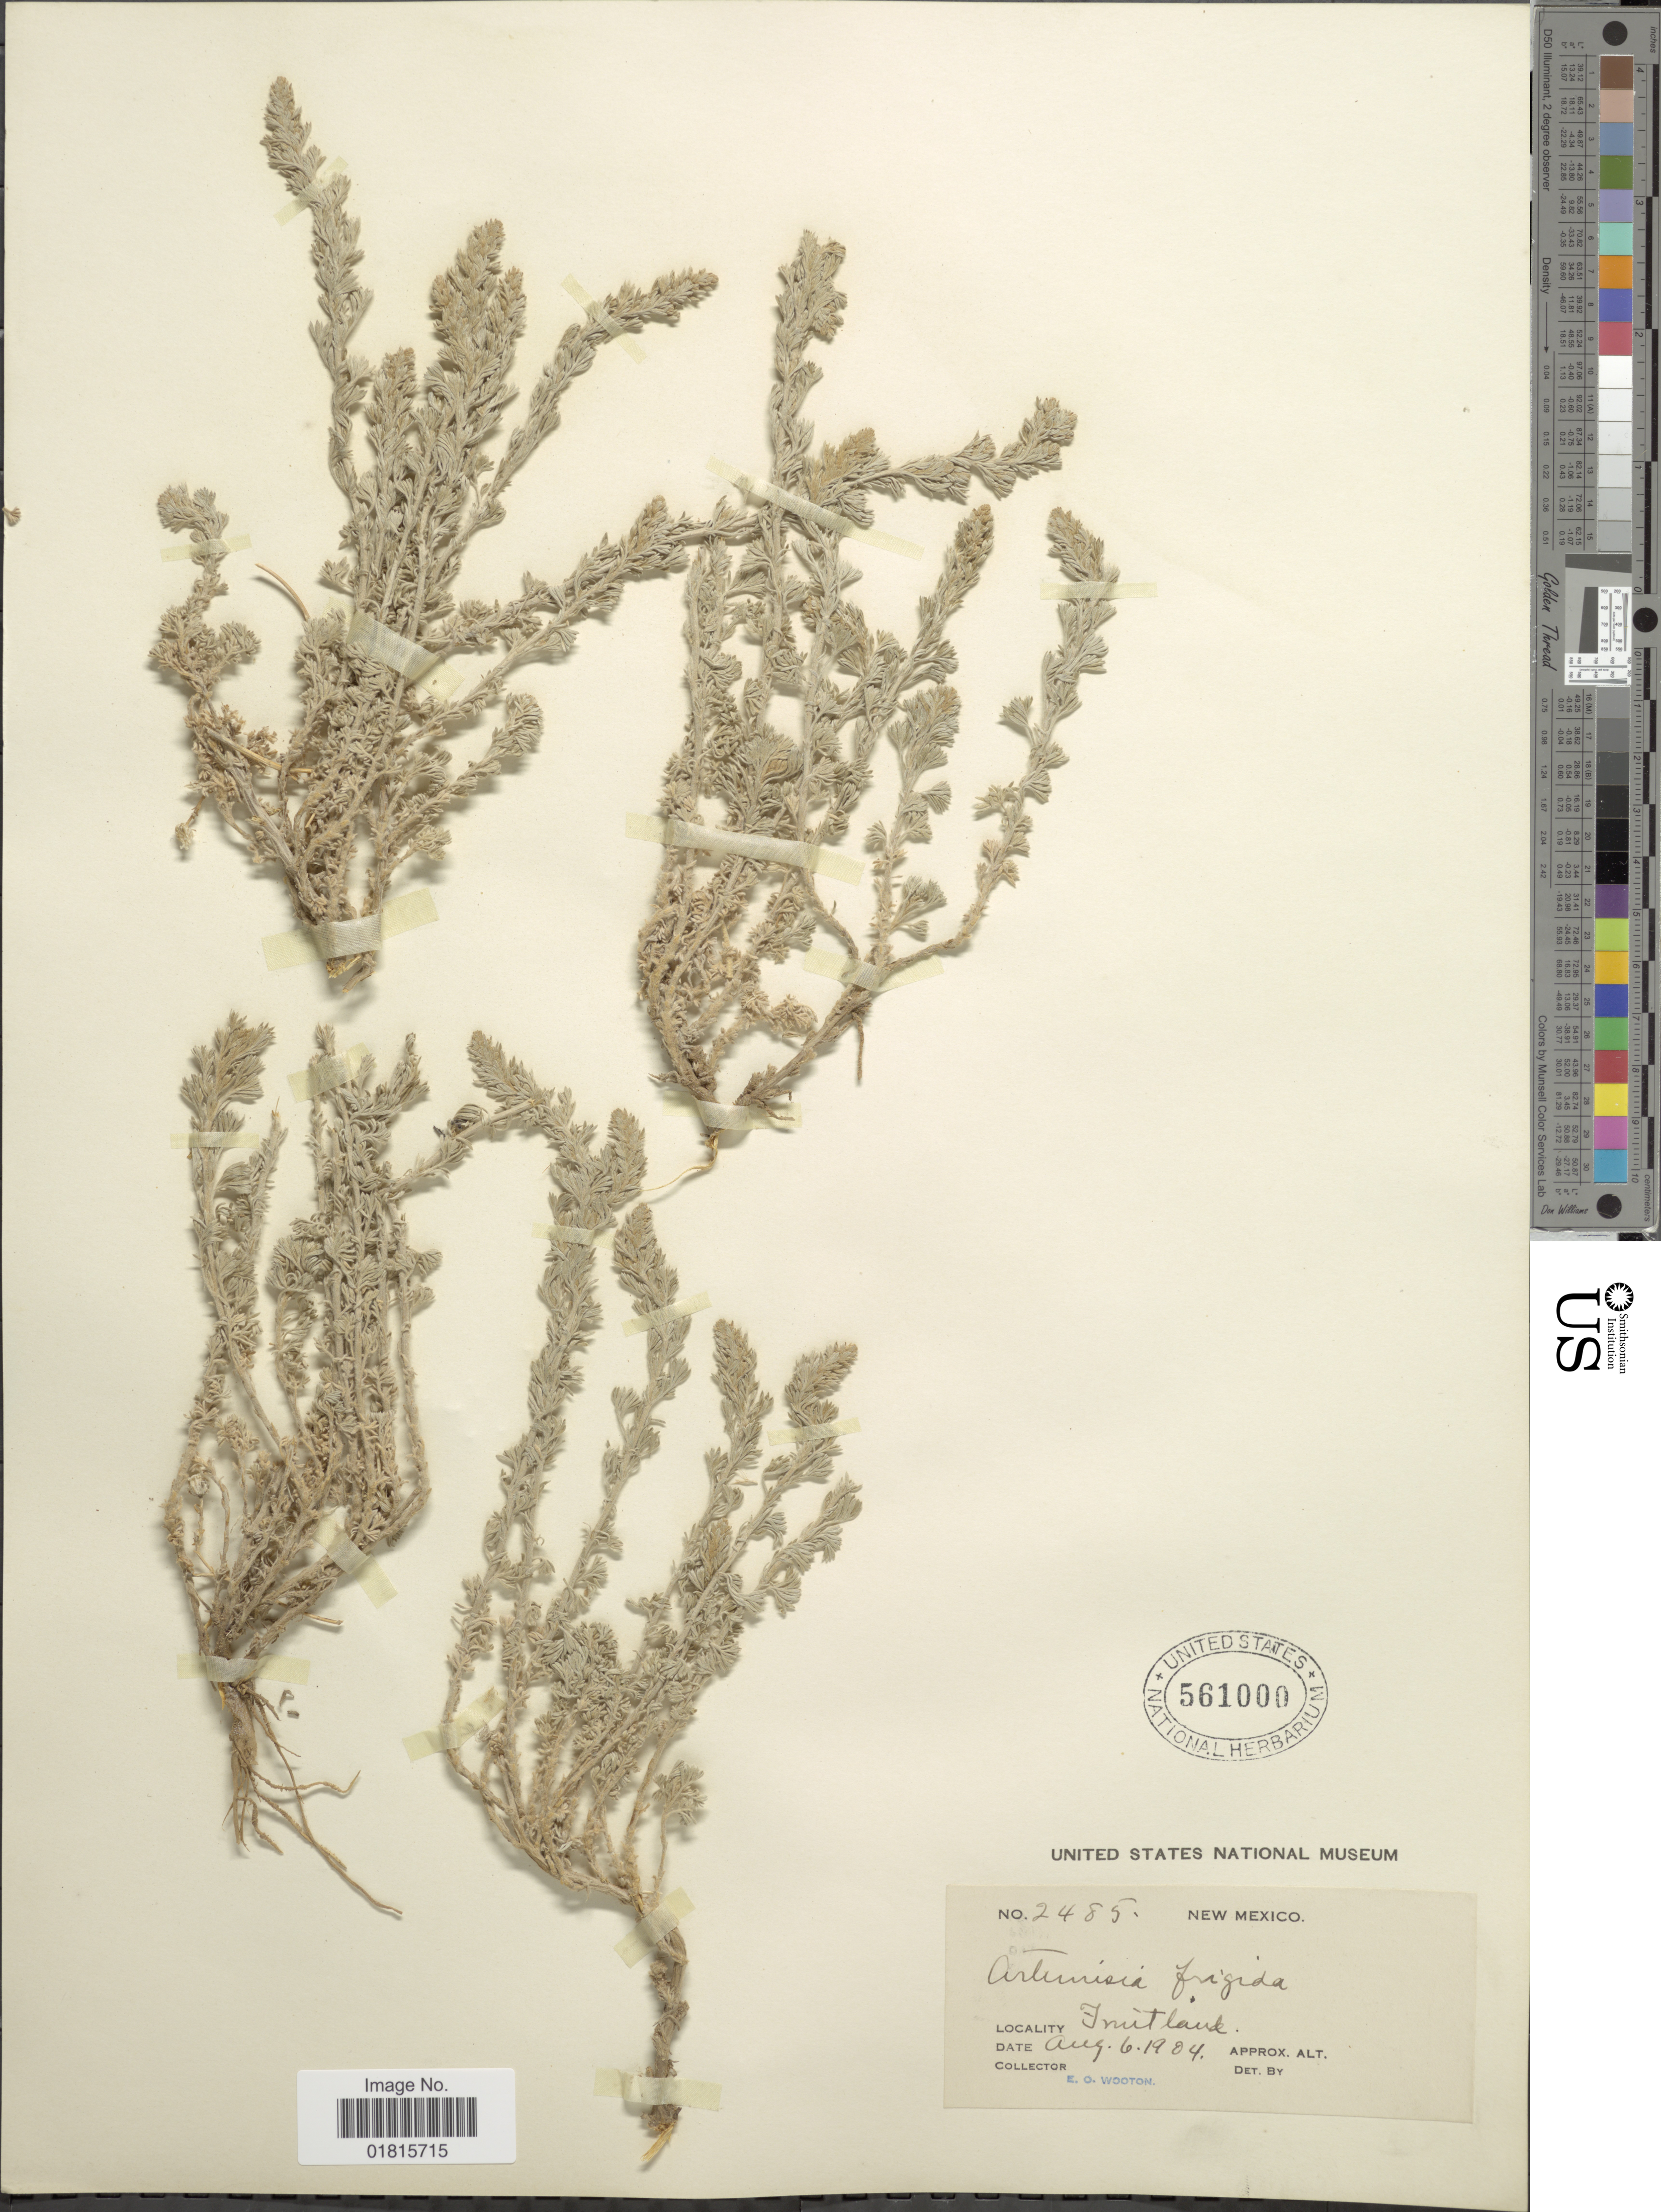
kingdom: Plantae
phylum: Tracheophyta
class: Magnoliopsida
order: Asterales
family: Asteraceae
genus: Artemisia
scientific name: Artemisia frigida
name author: Willd.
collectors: E. O. Wooton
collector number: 2485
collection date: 1904-08-06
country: United States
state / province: New Mexico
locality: Fruitlande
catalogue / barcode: US 561000